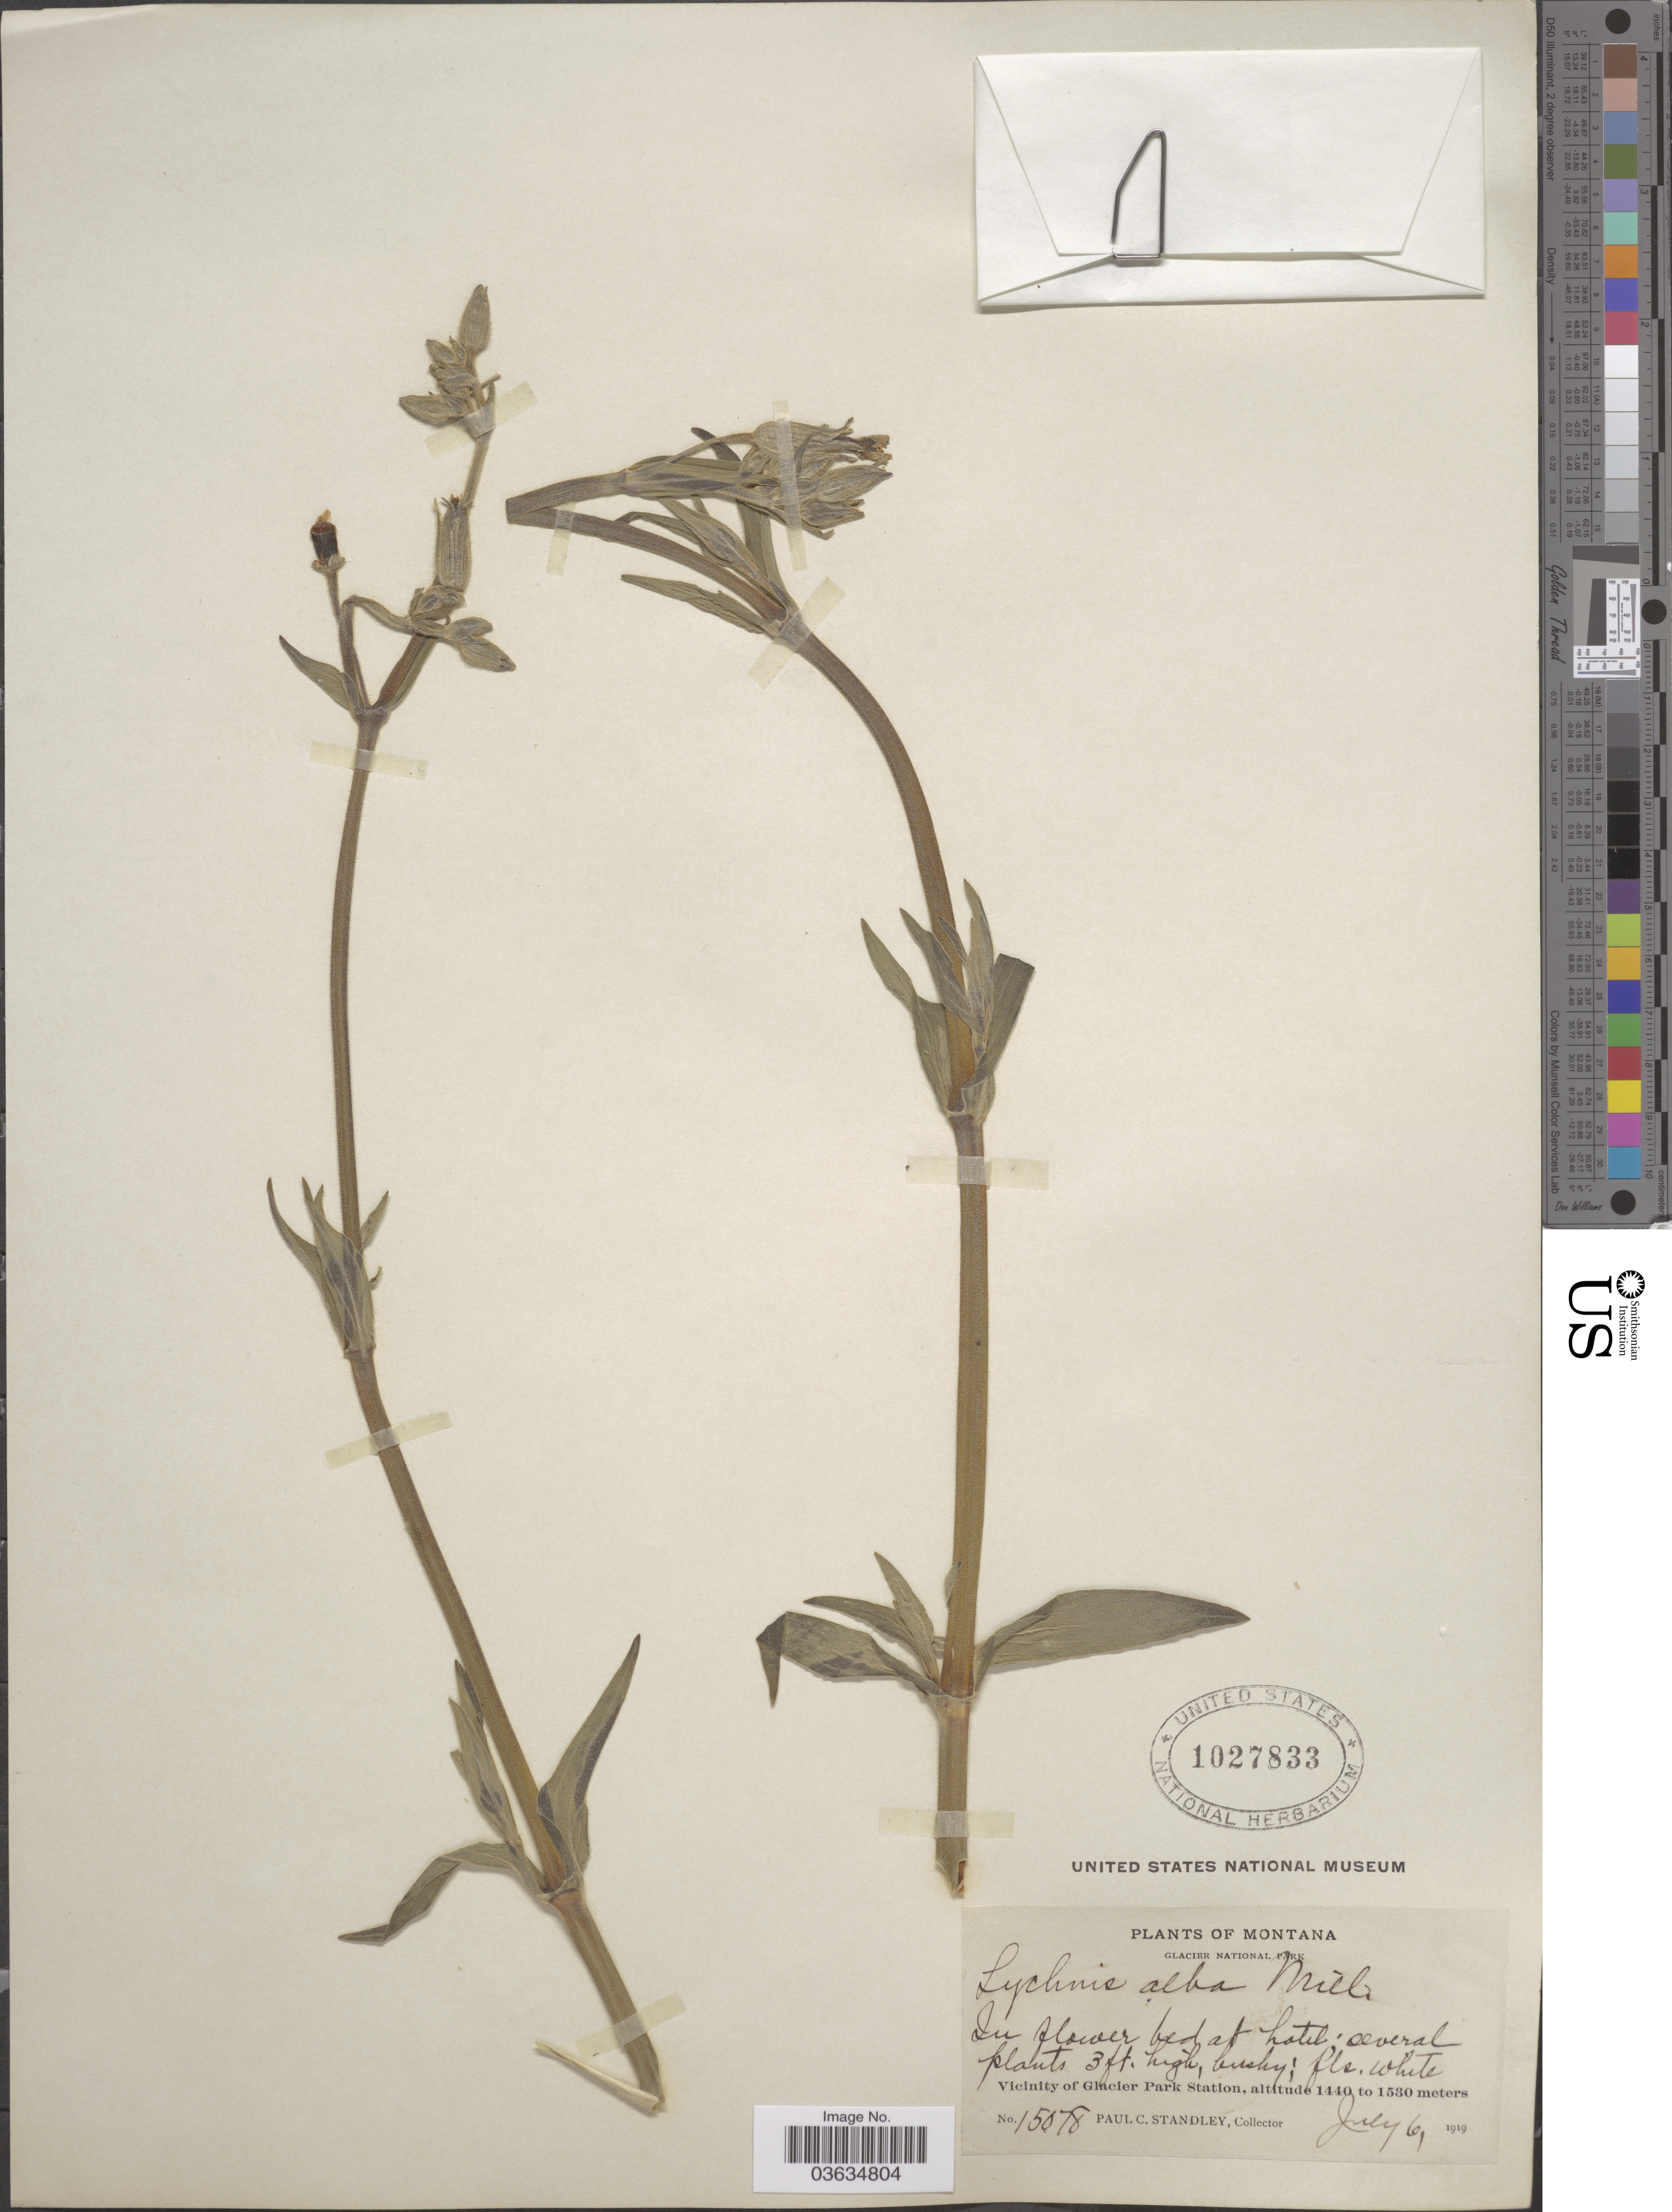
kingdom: Plantae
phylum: Tracheophyta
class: Magnoliopsida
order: Caryophyllales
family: Caryophyllaceae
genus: Silene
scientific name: Silene latifolia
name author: Poir.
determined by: Strong, Mark T., (BOT), Smithsonian Institution - National Museum of Natural History (UNITED STATES)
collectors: P. C. Standley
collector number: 15078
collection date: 1919-07-06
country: United States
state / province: Montana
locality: Glacier National Park. In flower bed at hotel. Vicinity of Glacier Park Station.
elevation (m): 1440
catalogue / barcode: US 1027833